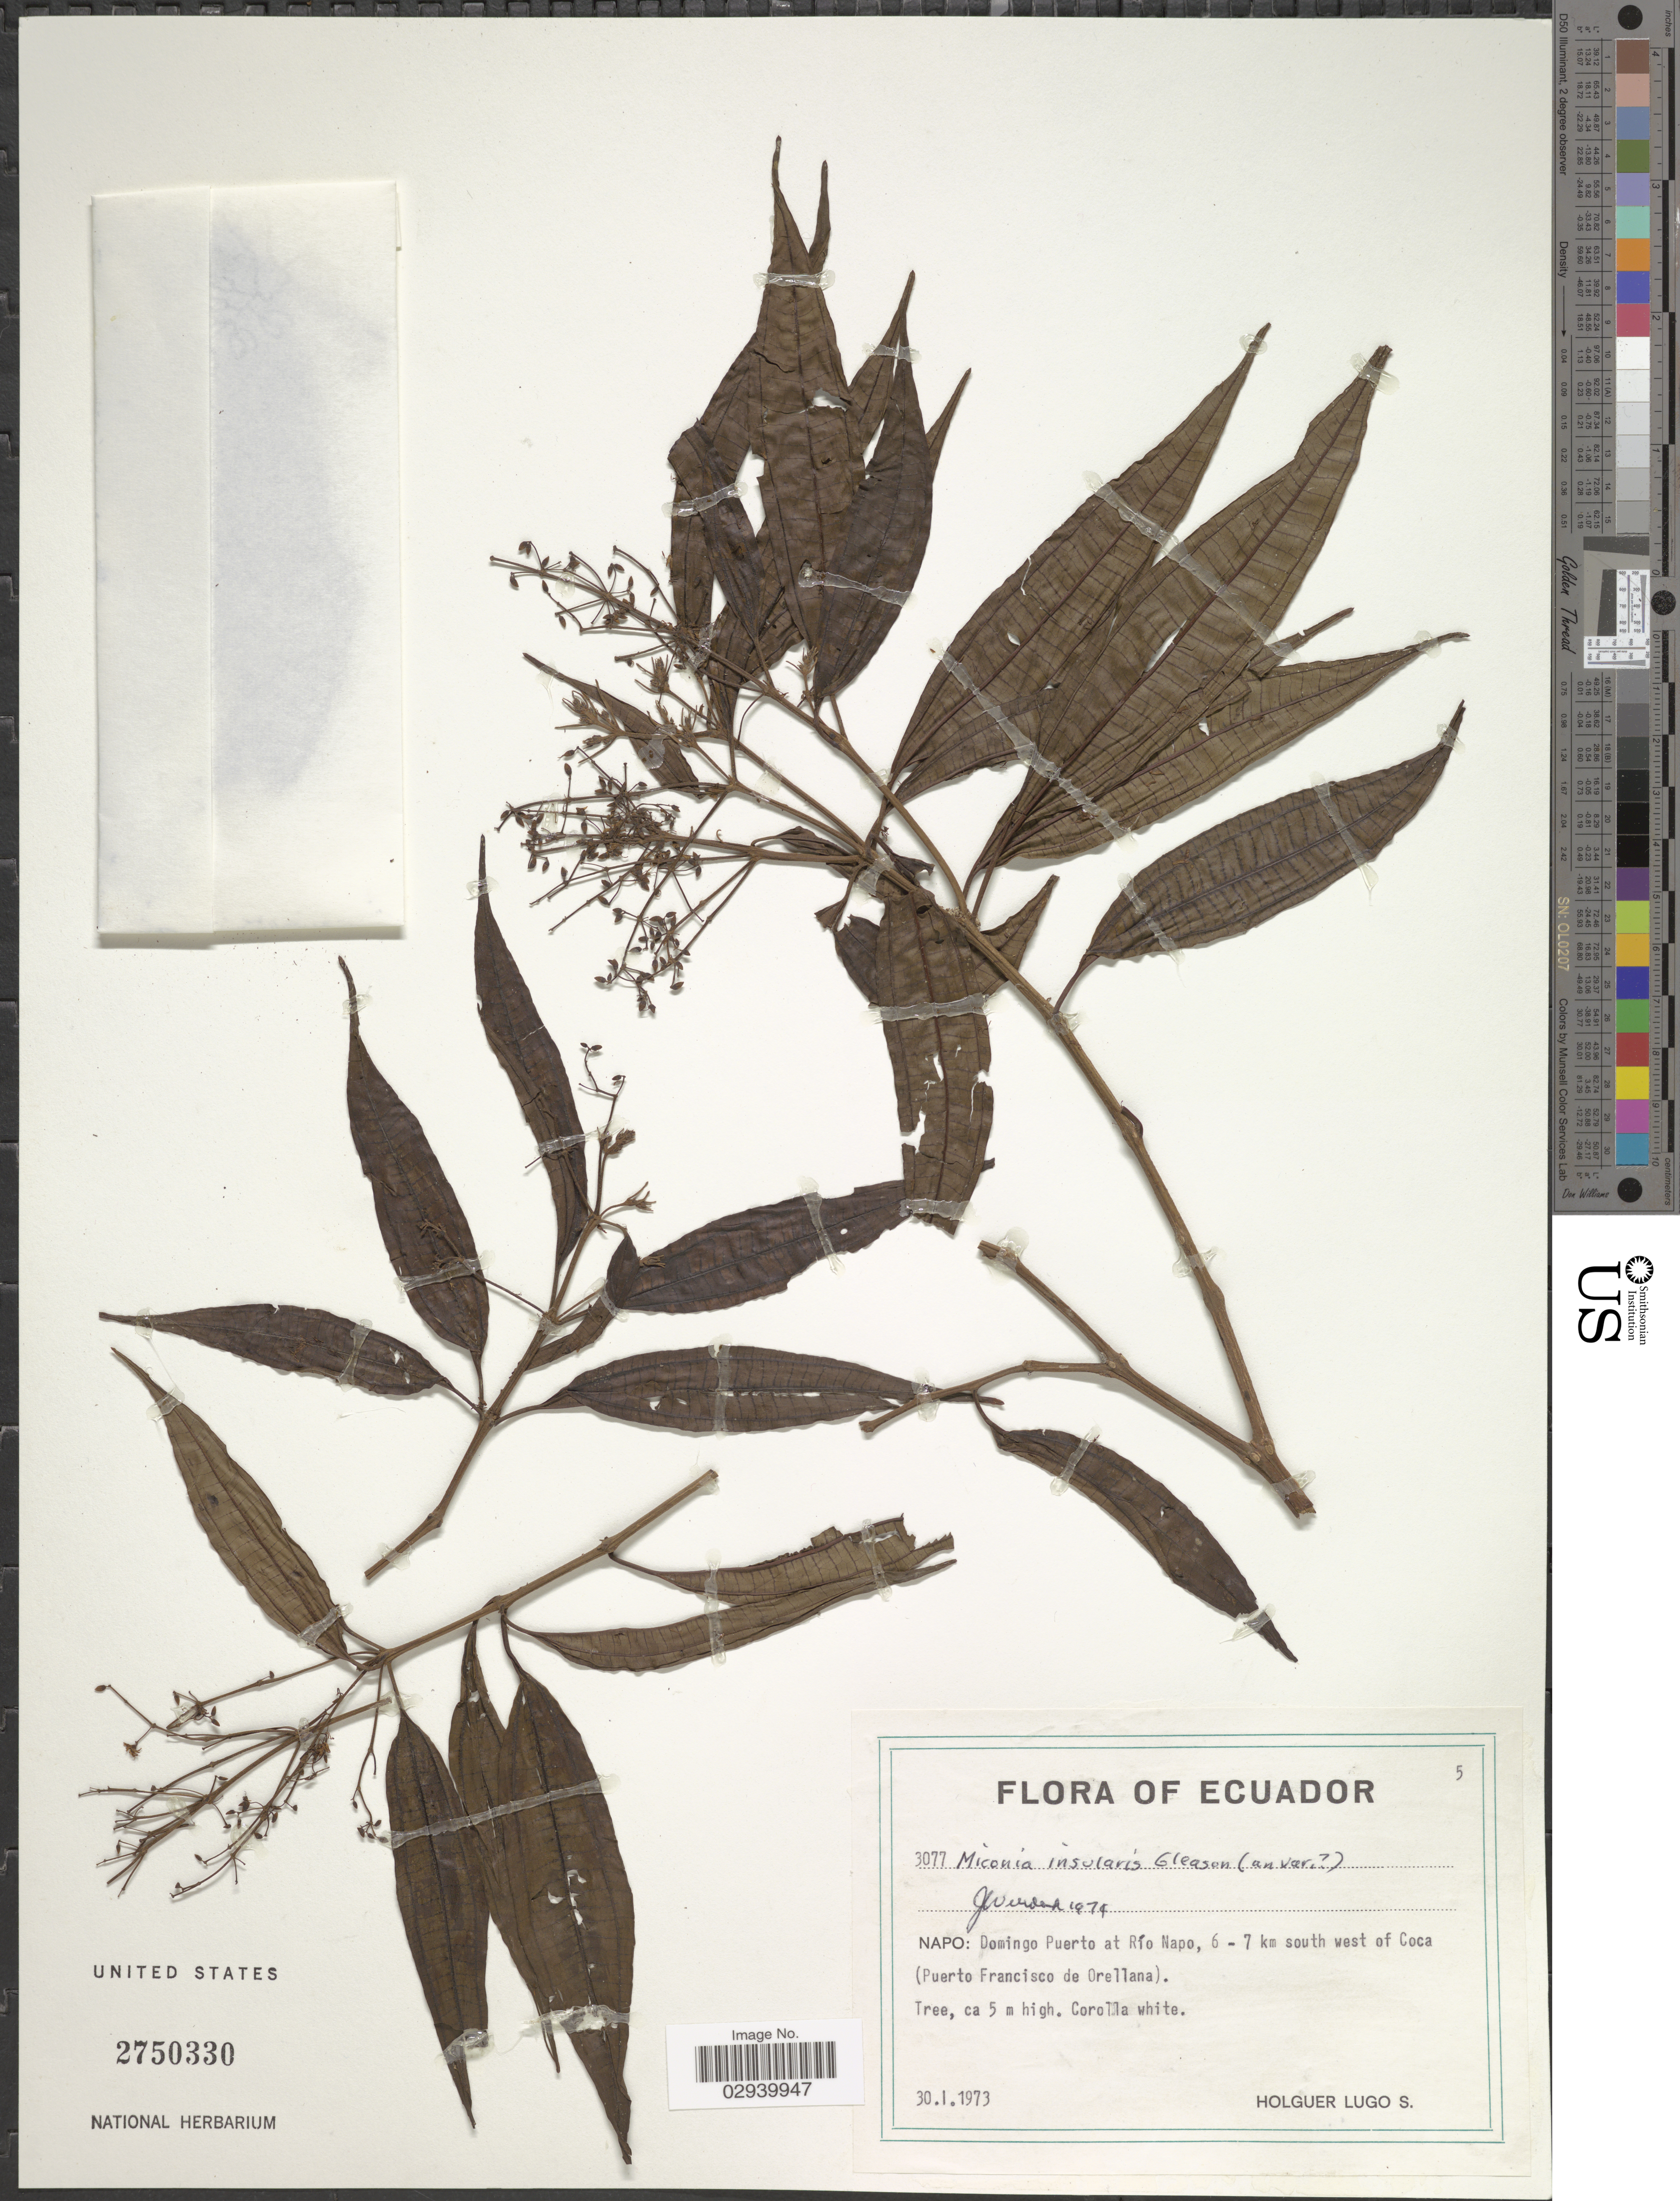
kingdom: Plantae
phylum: Tracheophyta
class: Magnoliopsida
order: Myrtales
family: Melastomataceae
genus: Miconia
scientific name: Miconia insularis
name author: Gleason in I.M. Johnst.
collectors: H. Lugo S.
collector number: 3077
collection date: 1973-01-30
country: Ecuador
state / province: Napo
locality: Domingo Puerto at Río Napo, 6-7 km south west of Coca (Puerto Francisco de Orellana).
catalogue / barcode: US 2750330